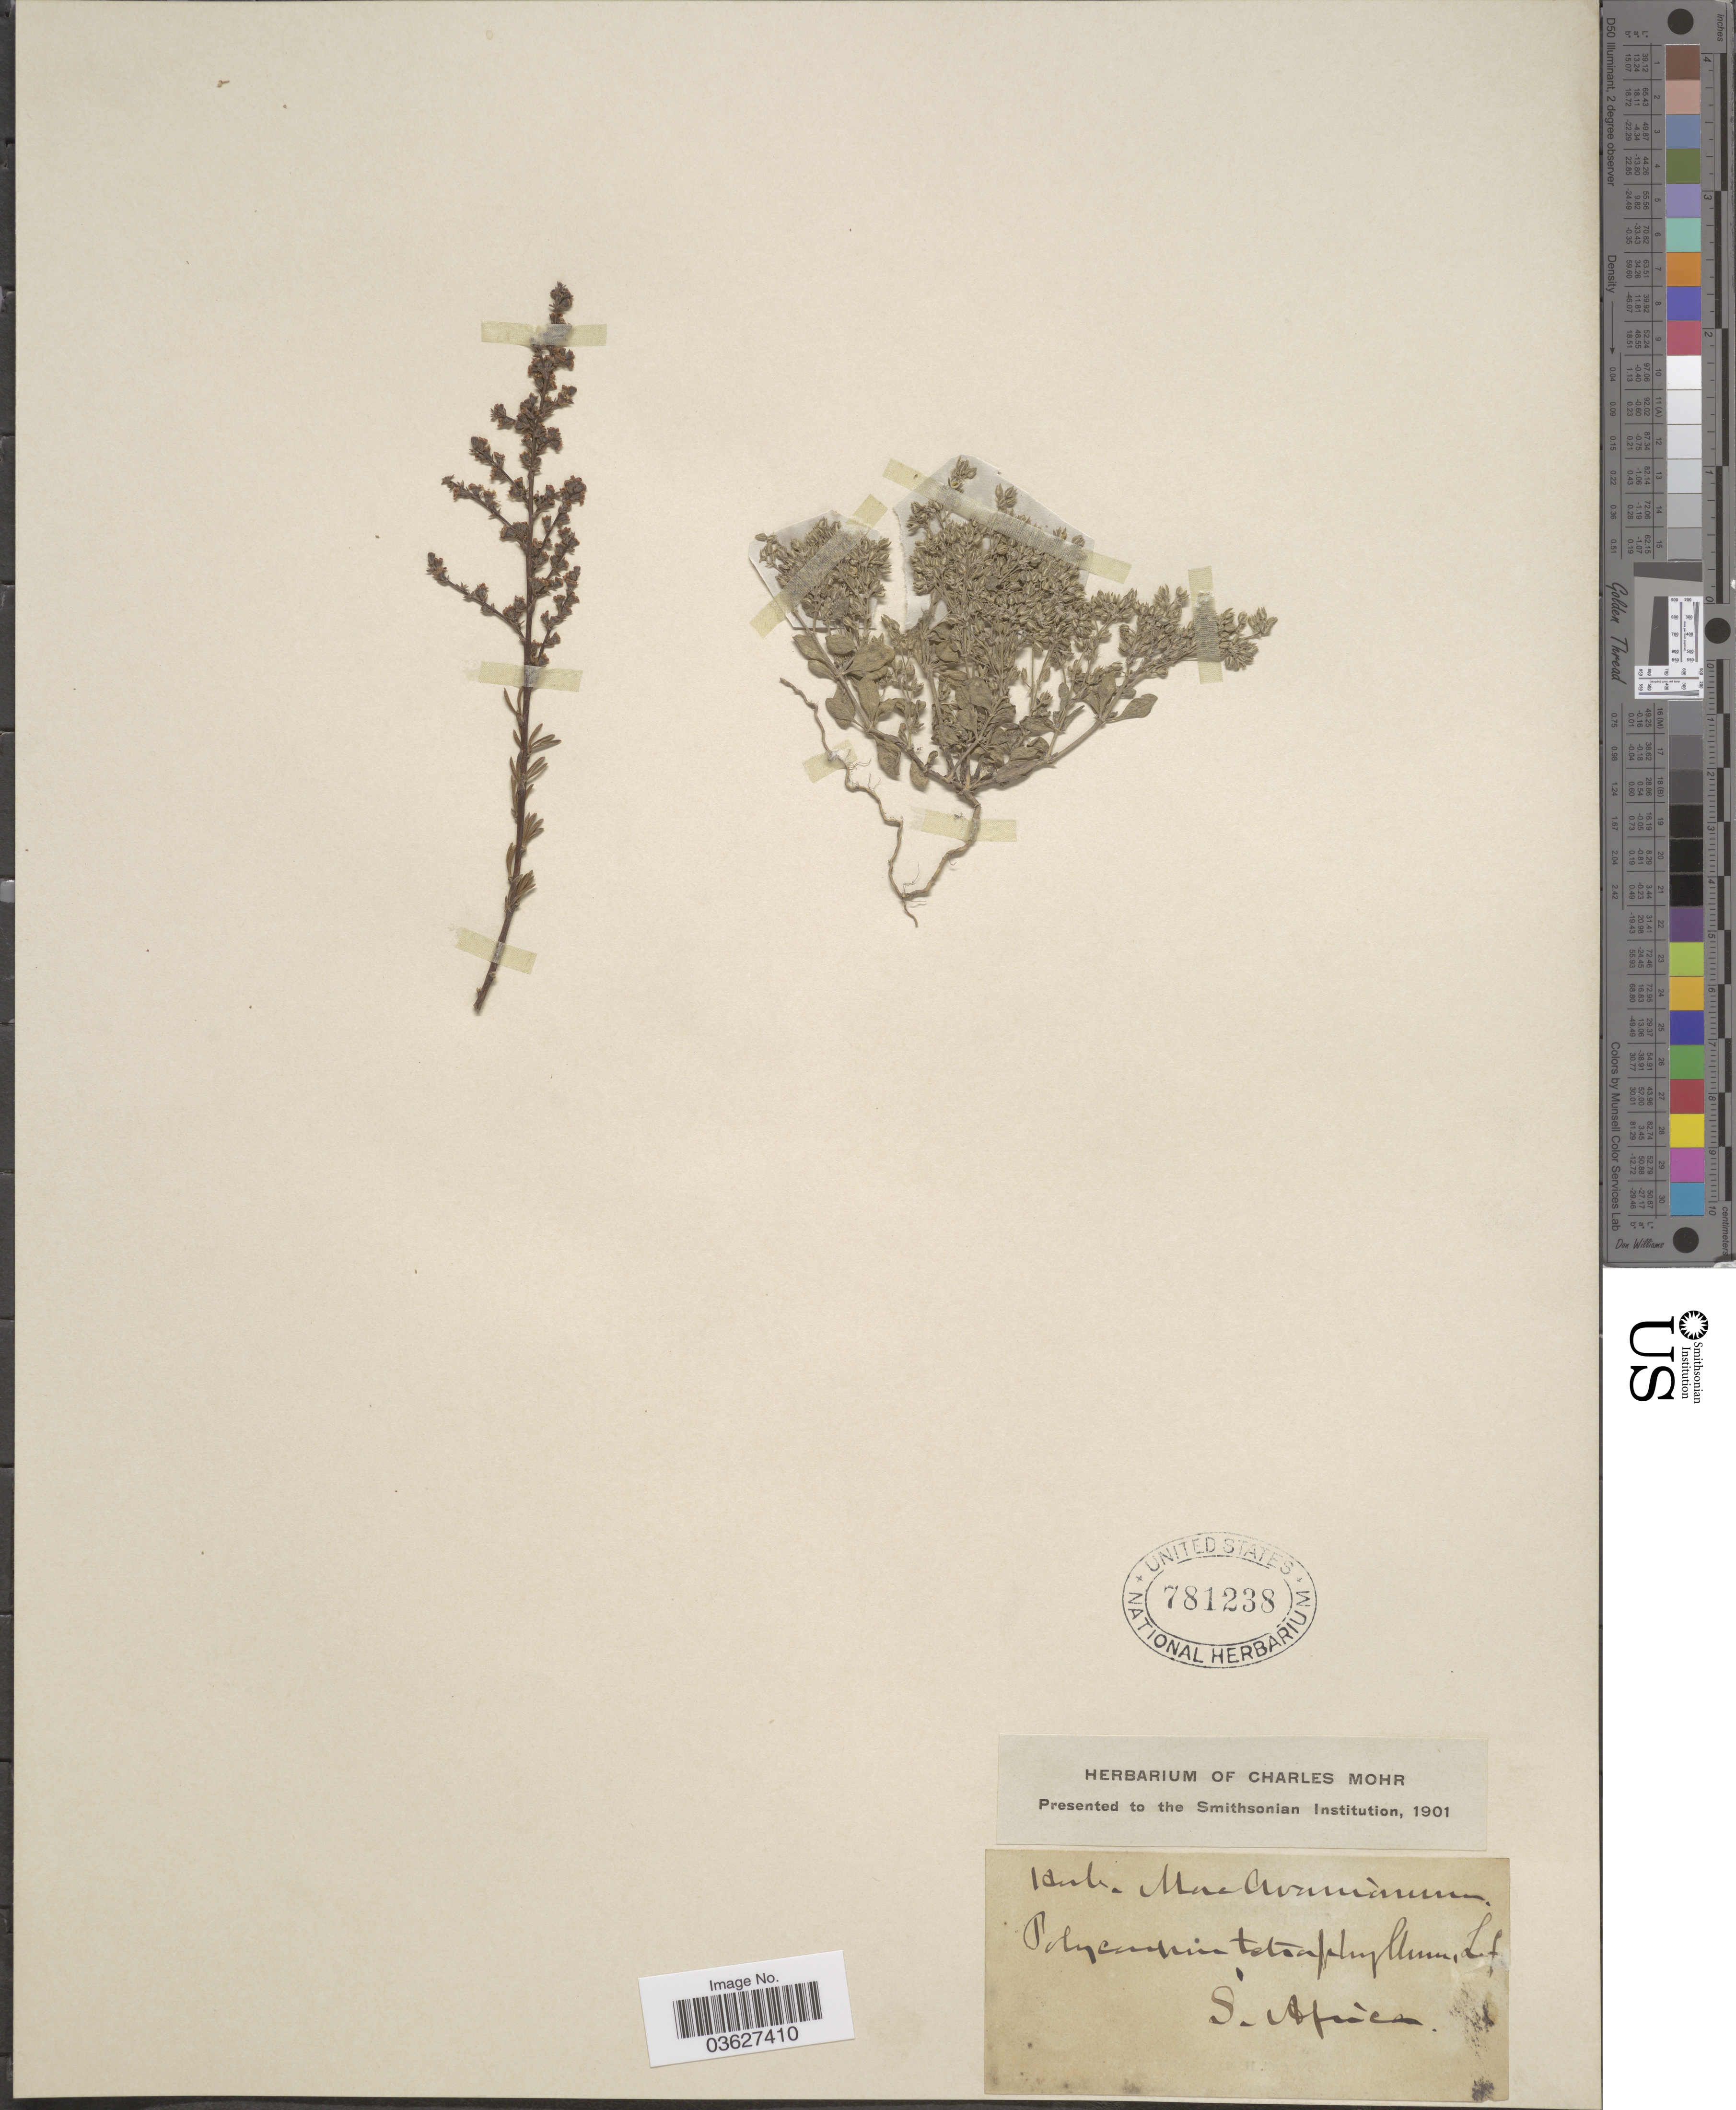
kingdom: Plantae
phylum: Tracheophyta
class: Magnoliopsida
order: Caryophyllales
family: Caryophyllaceae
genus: Polycarpon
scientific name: Polycarpon tetraphyllum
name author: (L.) L.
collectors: ex herb. MacOwanianum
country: South Africa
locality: S. Africa.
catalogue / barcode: US 781238